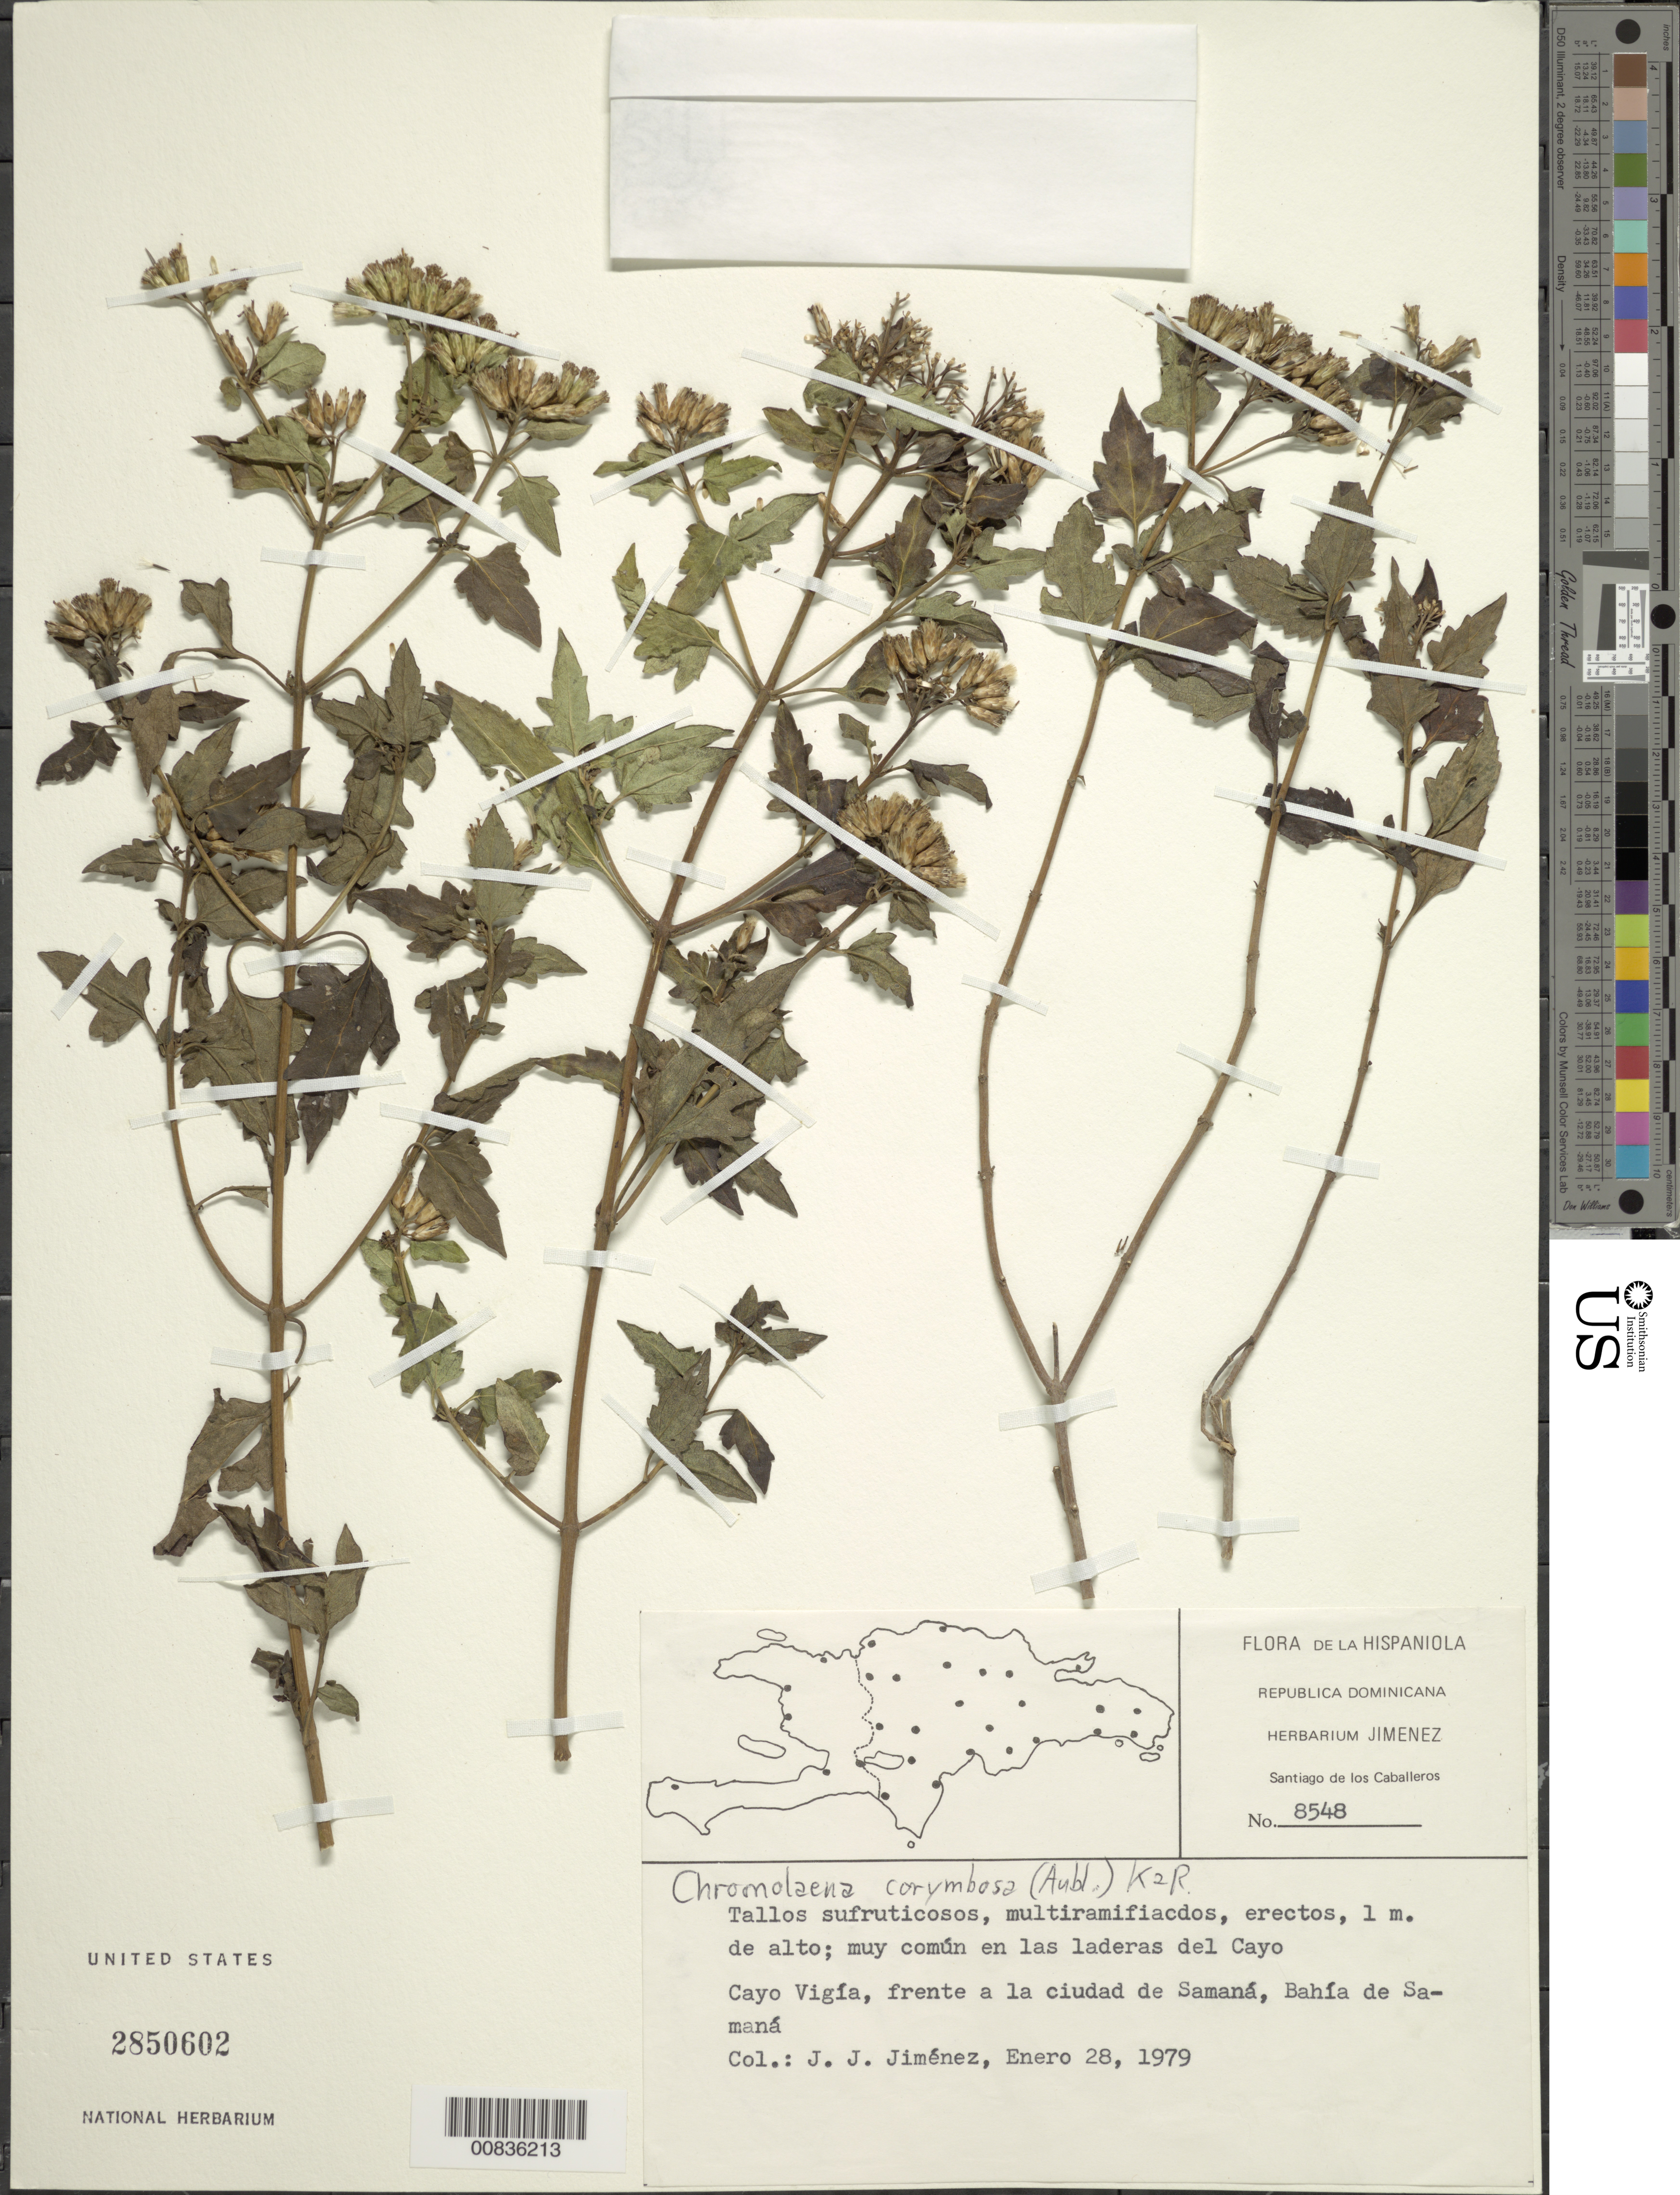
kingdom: Plantae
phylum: Tracheophyta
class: Magnoliopsida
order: Asterales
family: Asteraceae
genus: Chromolaena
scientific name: Chromolaena corymbosa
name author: (Aubl.) R.M. King & H. Rob.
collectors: J. J. Jiménez Almonte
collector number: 8548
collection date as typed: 28 Jan 1979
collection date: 1979-01-28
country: Dominican Republic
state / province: Samana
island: Hispaniola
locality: Cayo Vigía, frente a la ciudad de Samaná, Bahía de Samaná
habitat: En las laderas del Cayo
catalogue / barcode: US 2850602